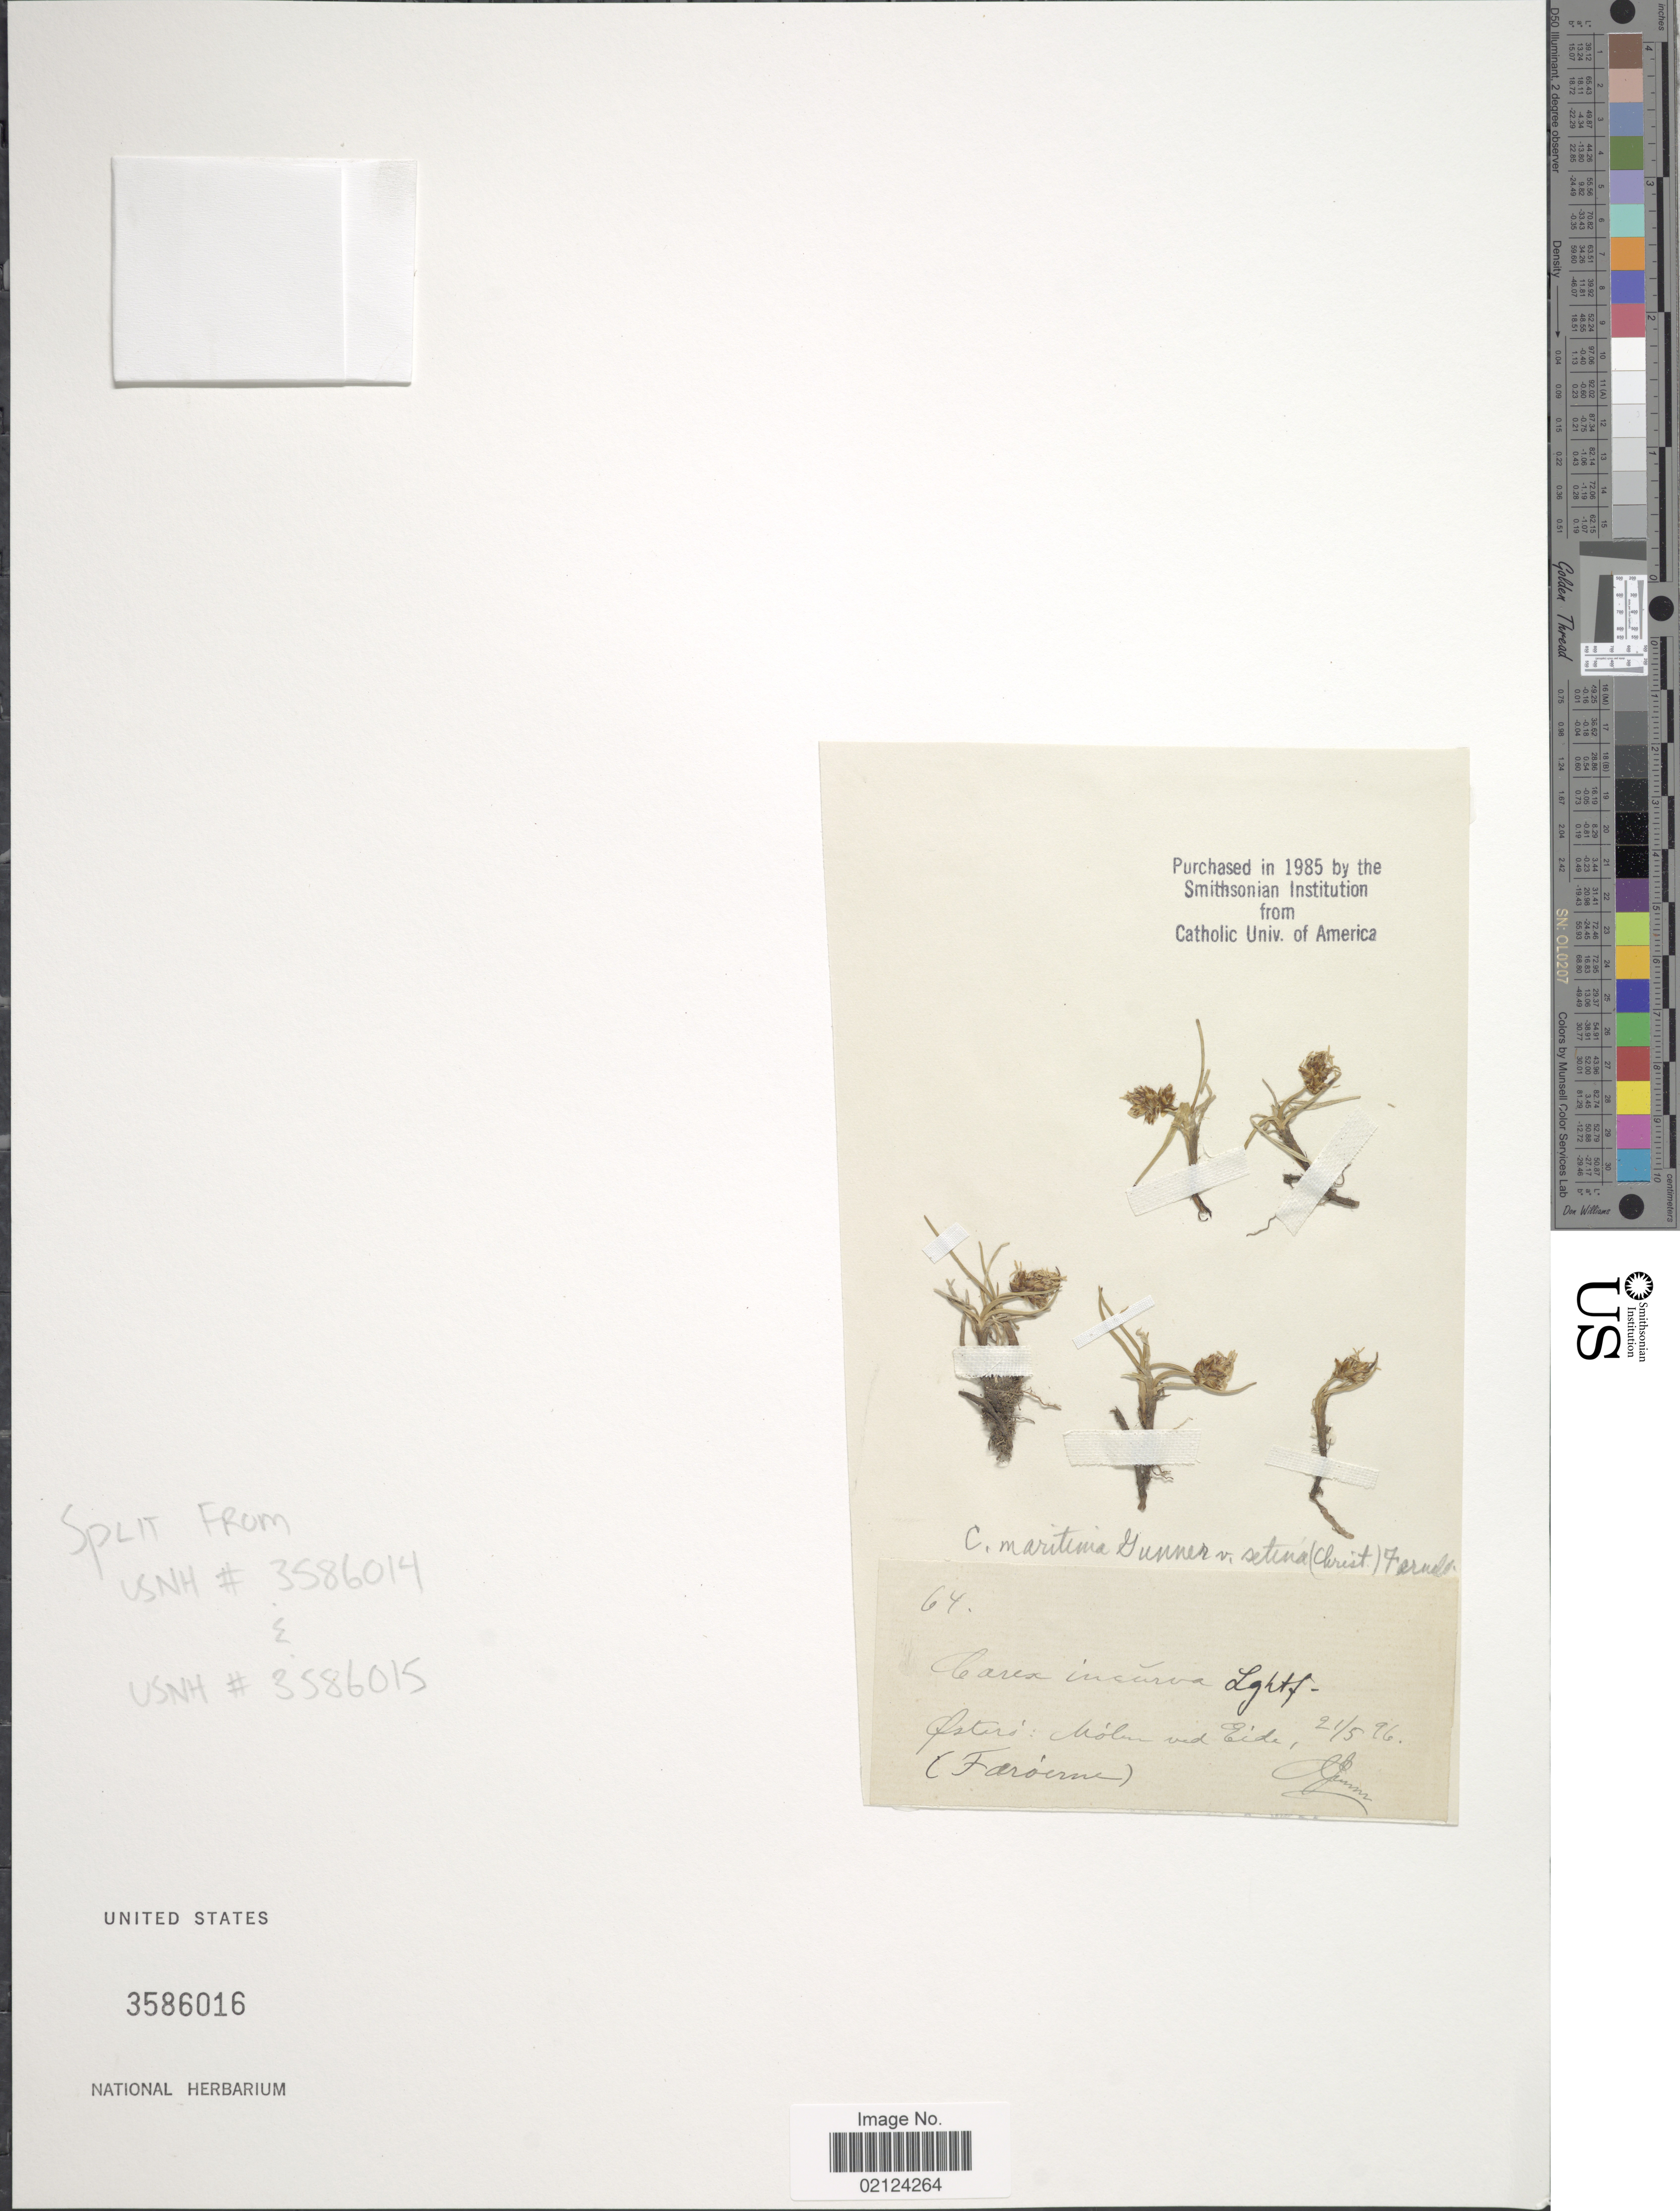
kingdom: Plantae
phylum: Tracheophyta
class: Liliopsida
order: Poales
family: Cyperaceae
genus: Carex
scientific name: Carex maritima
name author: Gunnerus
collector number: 64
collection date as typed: Transcribed d/m/y: 21/5/96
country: Denmark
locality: Osters: Molen ved Eide (Faroerne)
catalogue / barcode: US 3586016